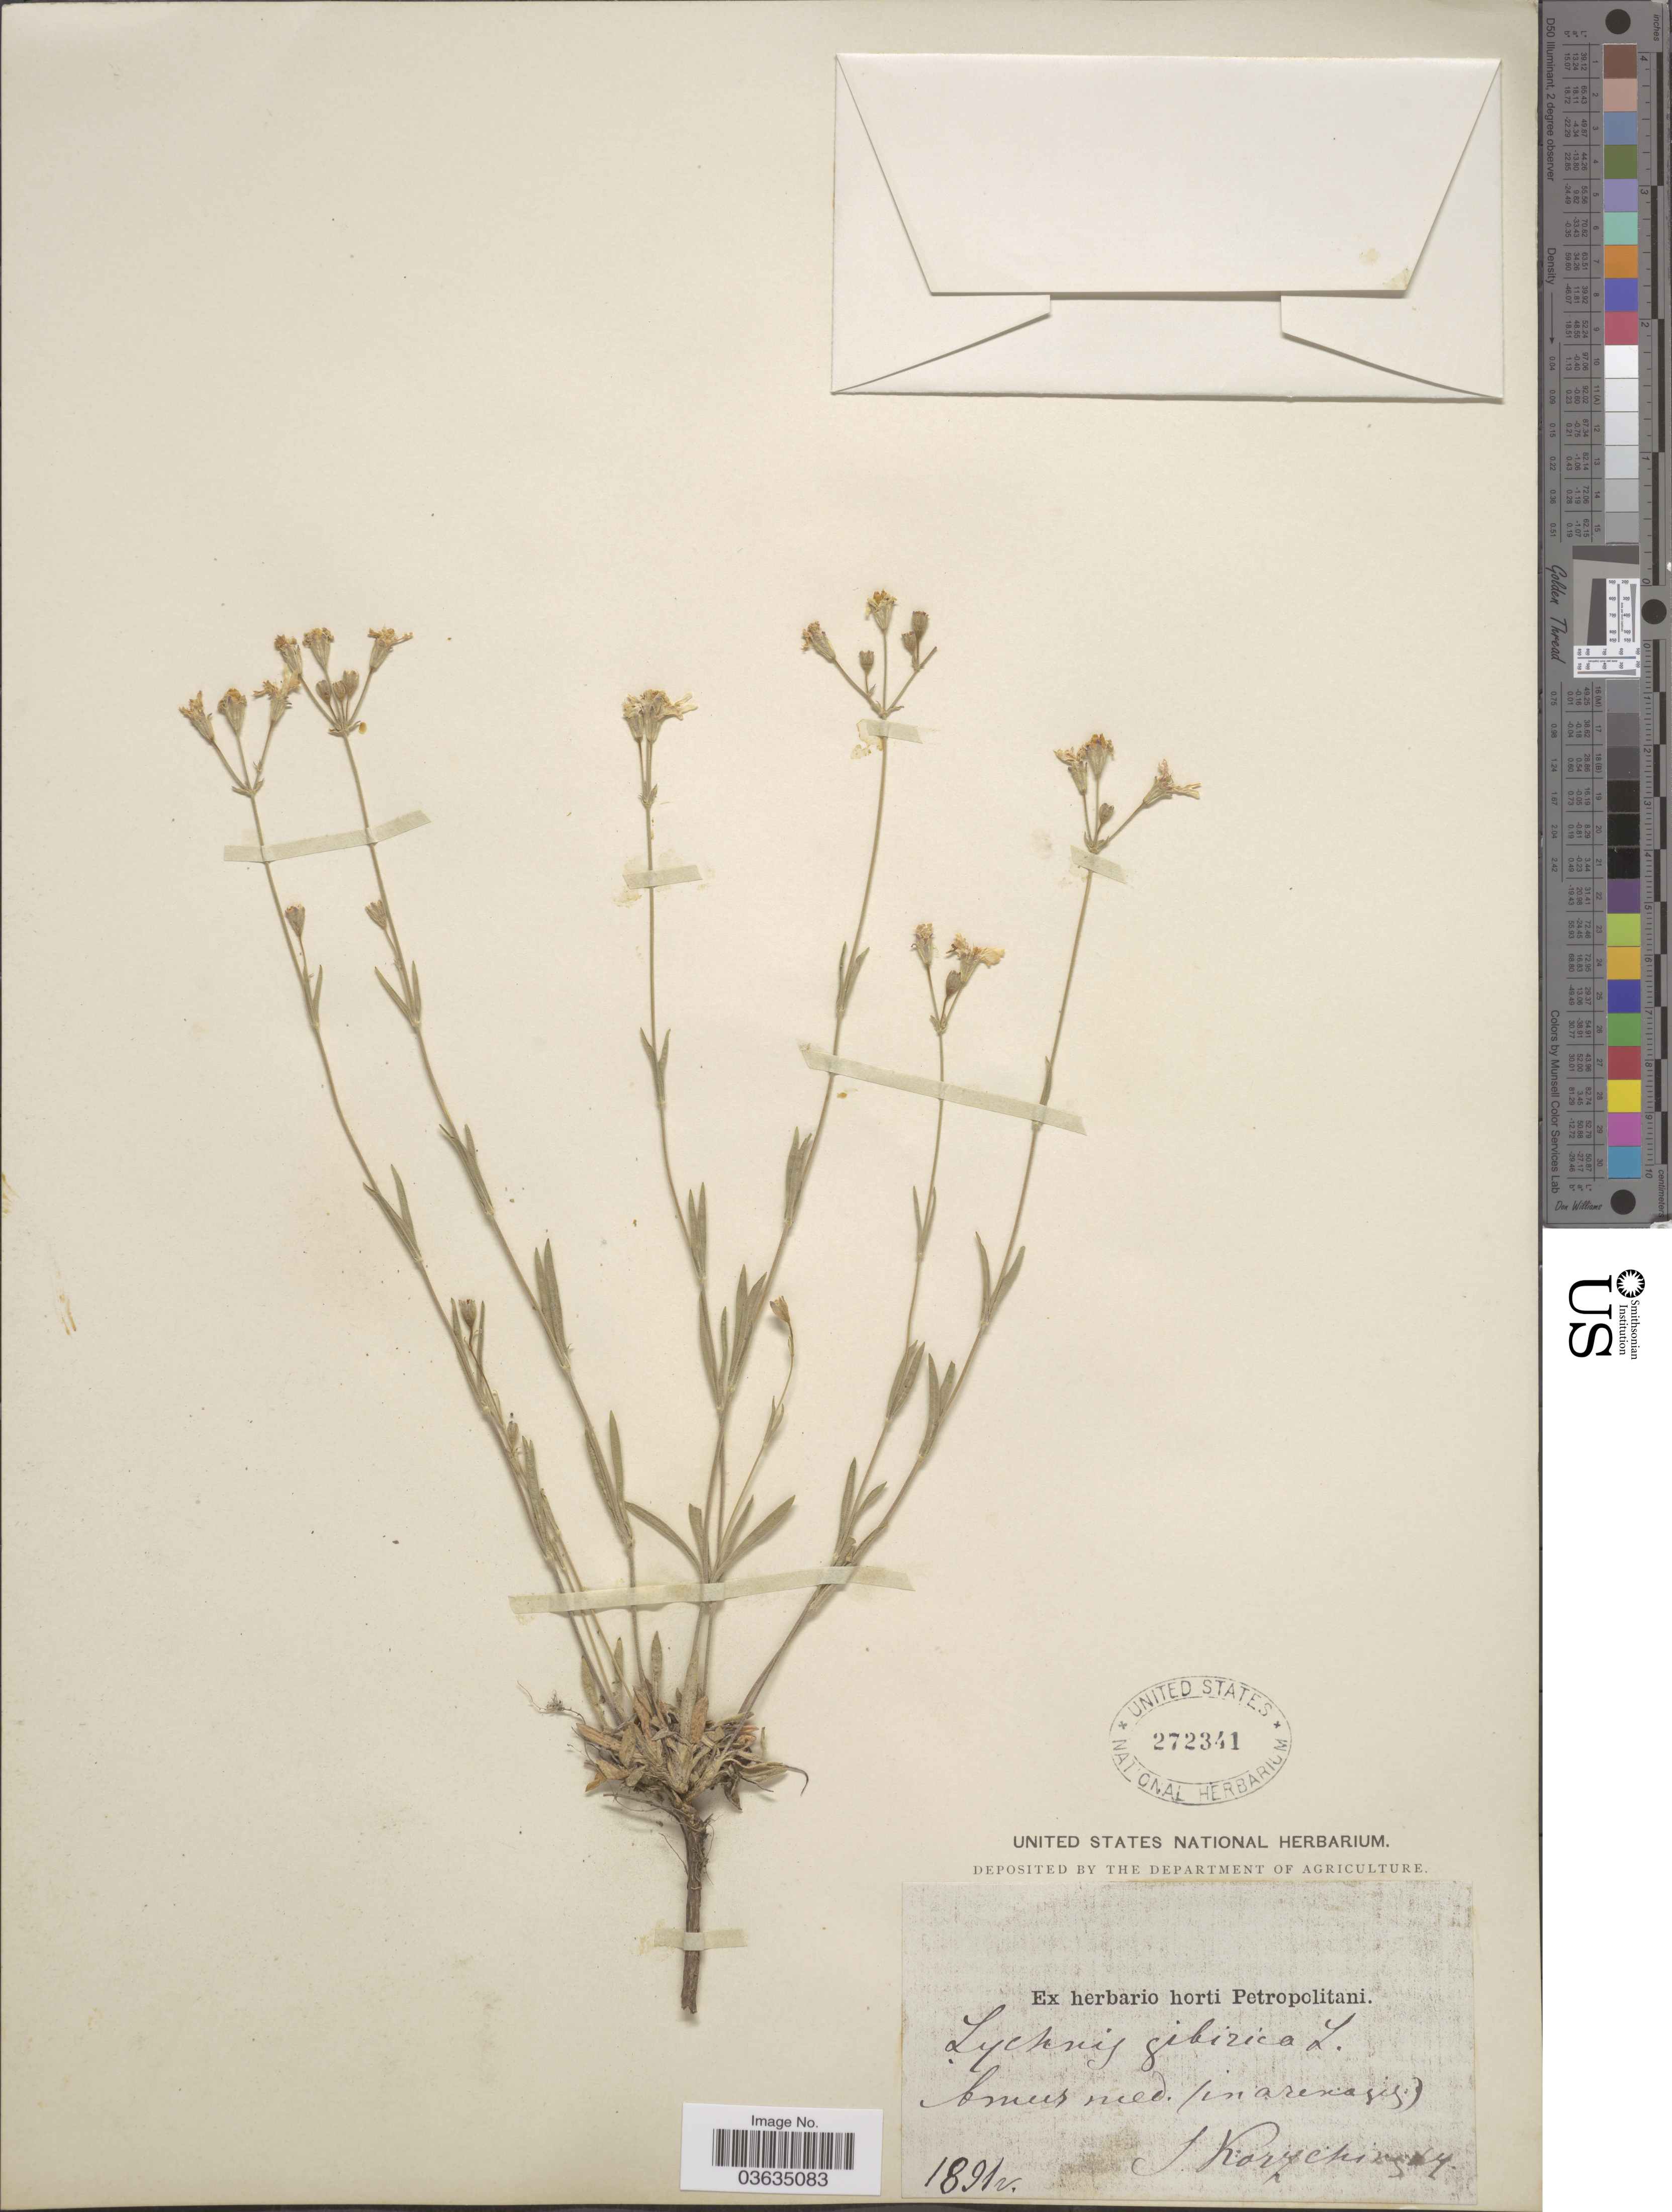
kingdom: Plantae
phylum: Tracheophyta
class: Magnoliopsida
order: Caryophyllales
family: Caryophyllaceae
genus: Silene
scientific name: Silene orientalimongolica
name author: Kozhevn.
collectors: S. Korzchinsky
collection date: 1891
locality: Amur [interpreted] med. (in arenosis).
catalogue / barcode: US 272341